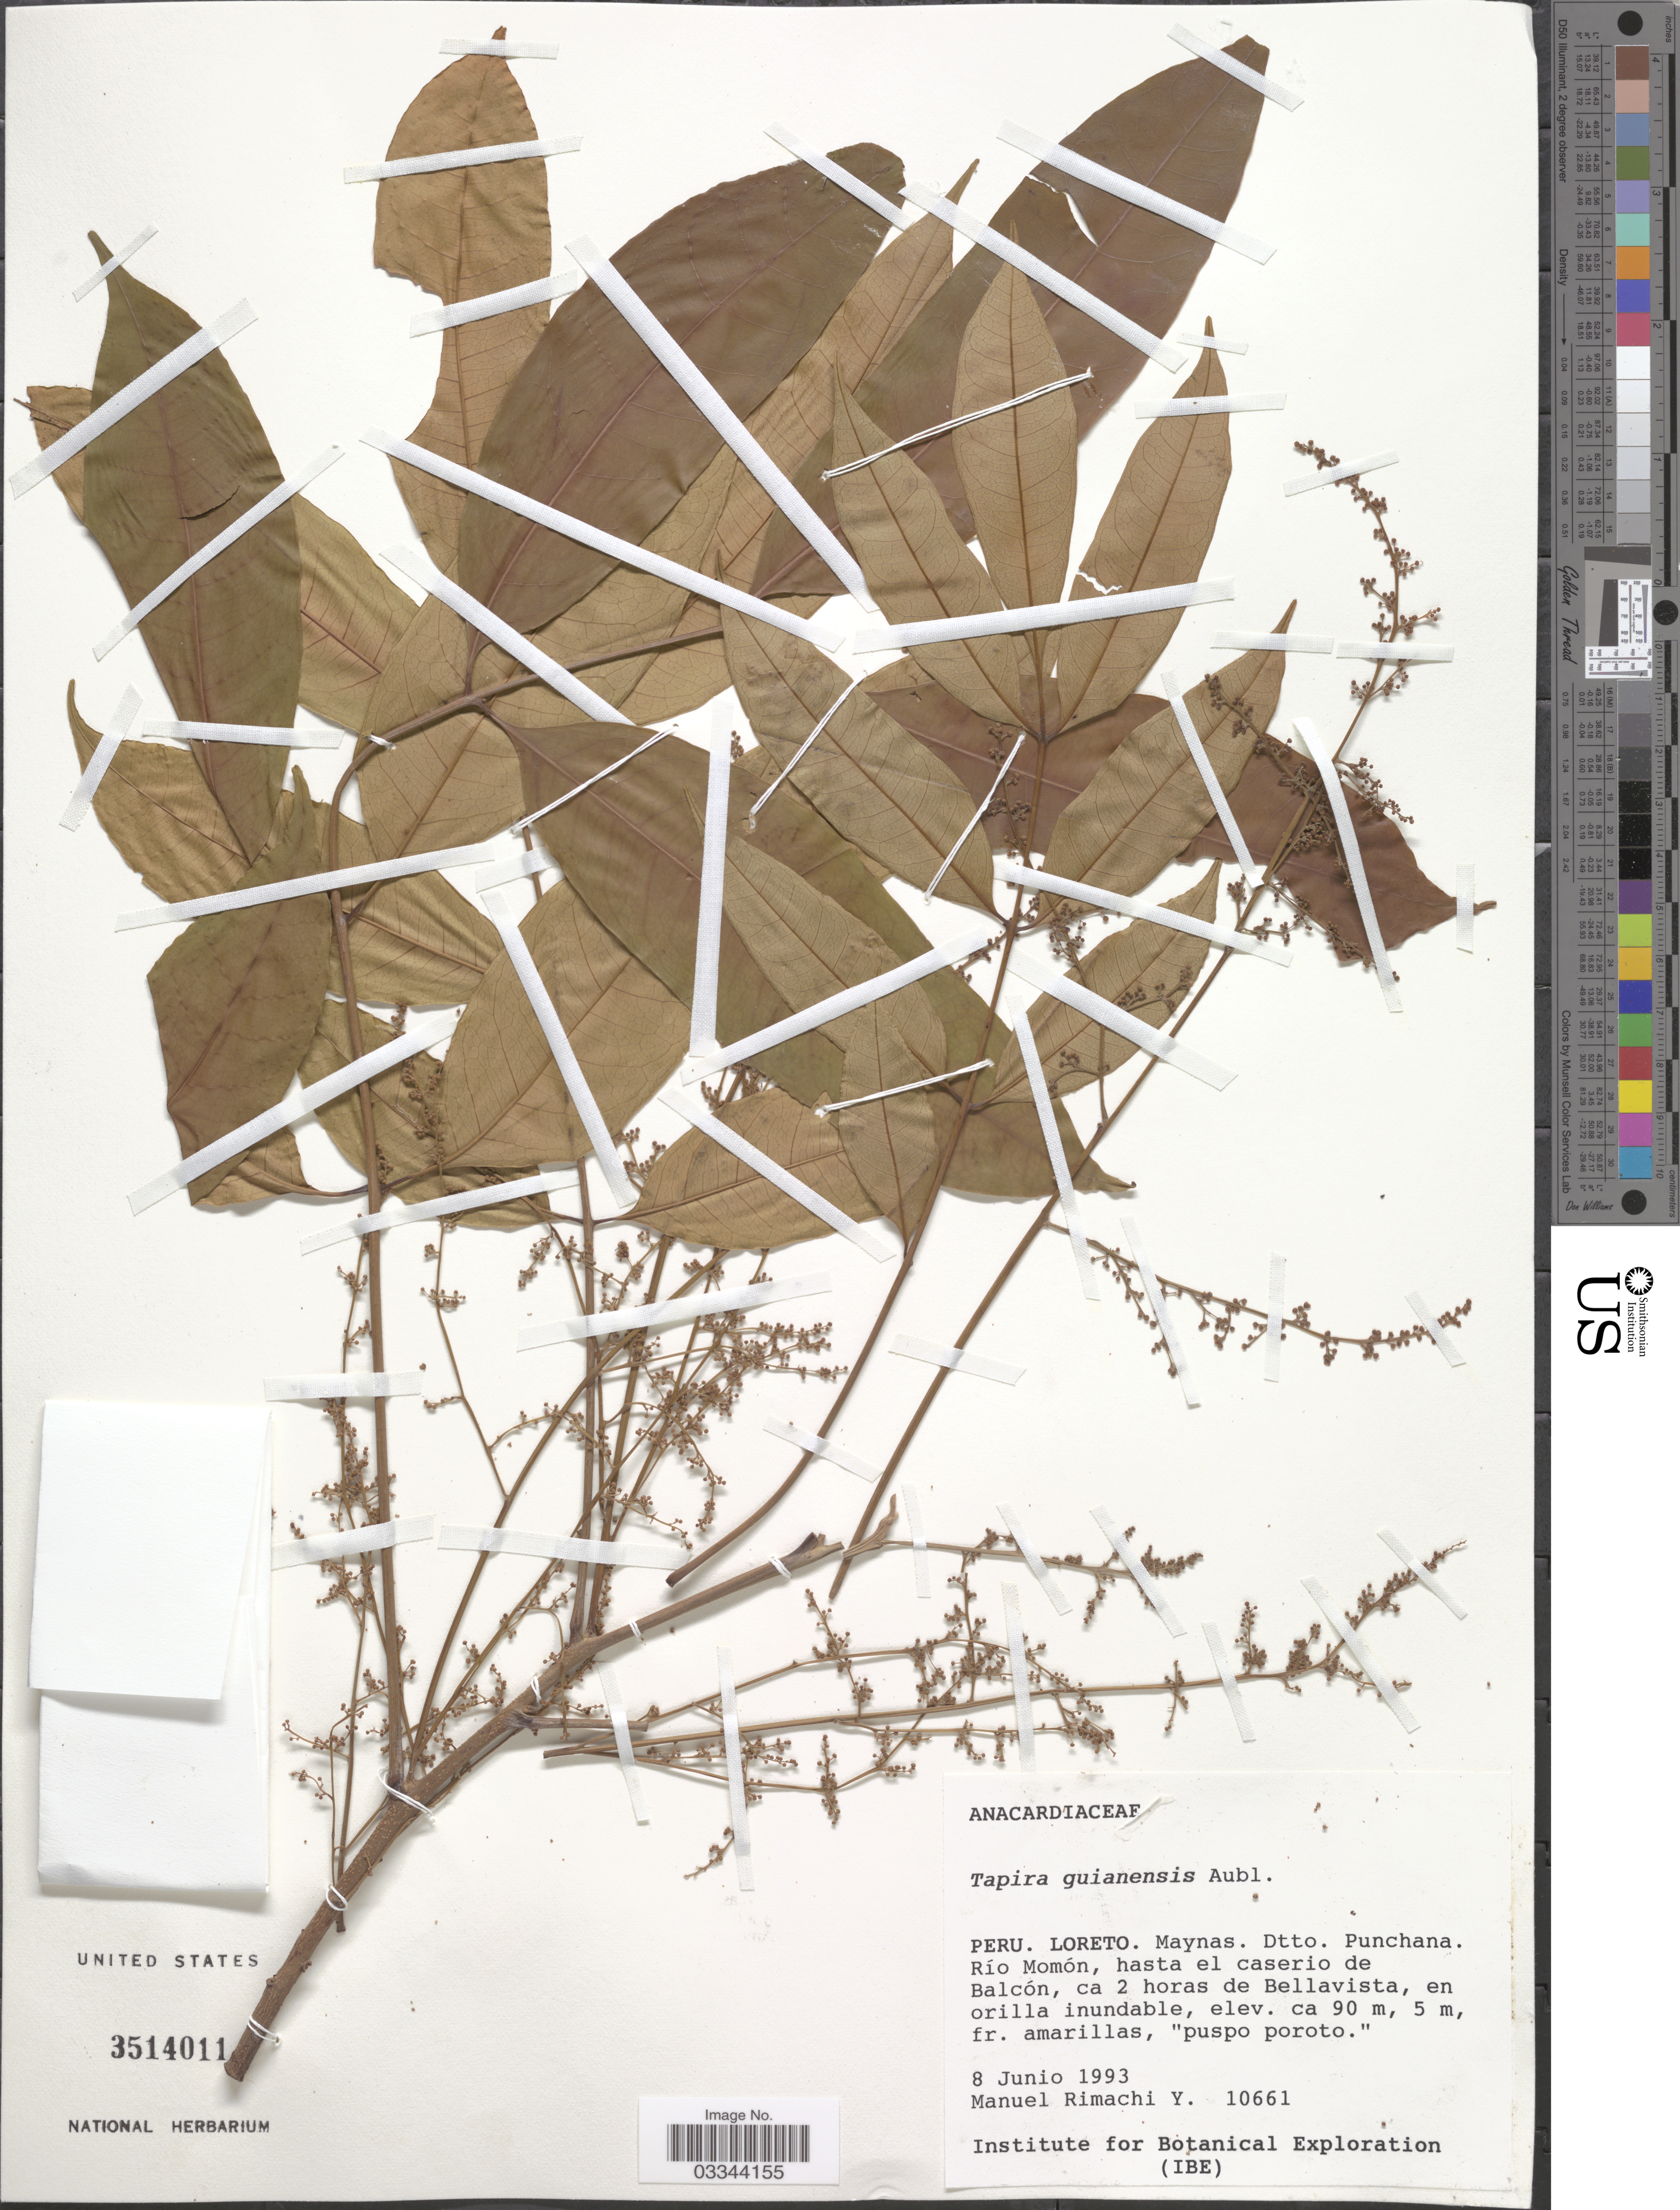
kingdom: Plantae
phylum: Tracheophyta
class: Magnoliopsida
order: Sapindales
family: Anacardiaceae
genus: Tapirira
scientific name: Tapirira guianensis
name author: Aubl.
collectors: M. Rimachi Y.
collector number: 10661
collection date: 1993-06-08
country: Peru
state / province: Loreto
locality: Maynas. Dtto. Punchana. Río Momón, hasta el caserio de Balcón, ca 2 horas de Bellavista, en orilla inundable.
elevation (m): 90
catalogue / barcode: US 3514011